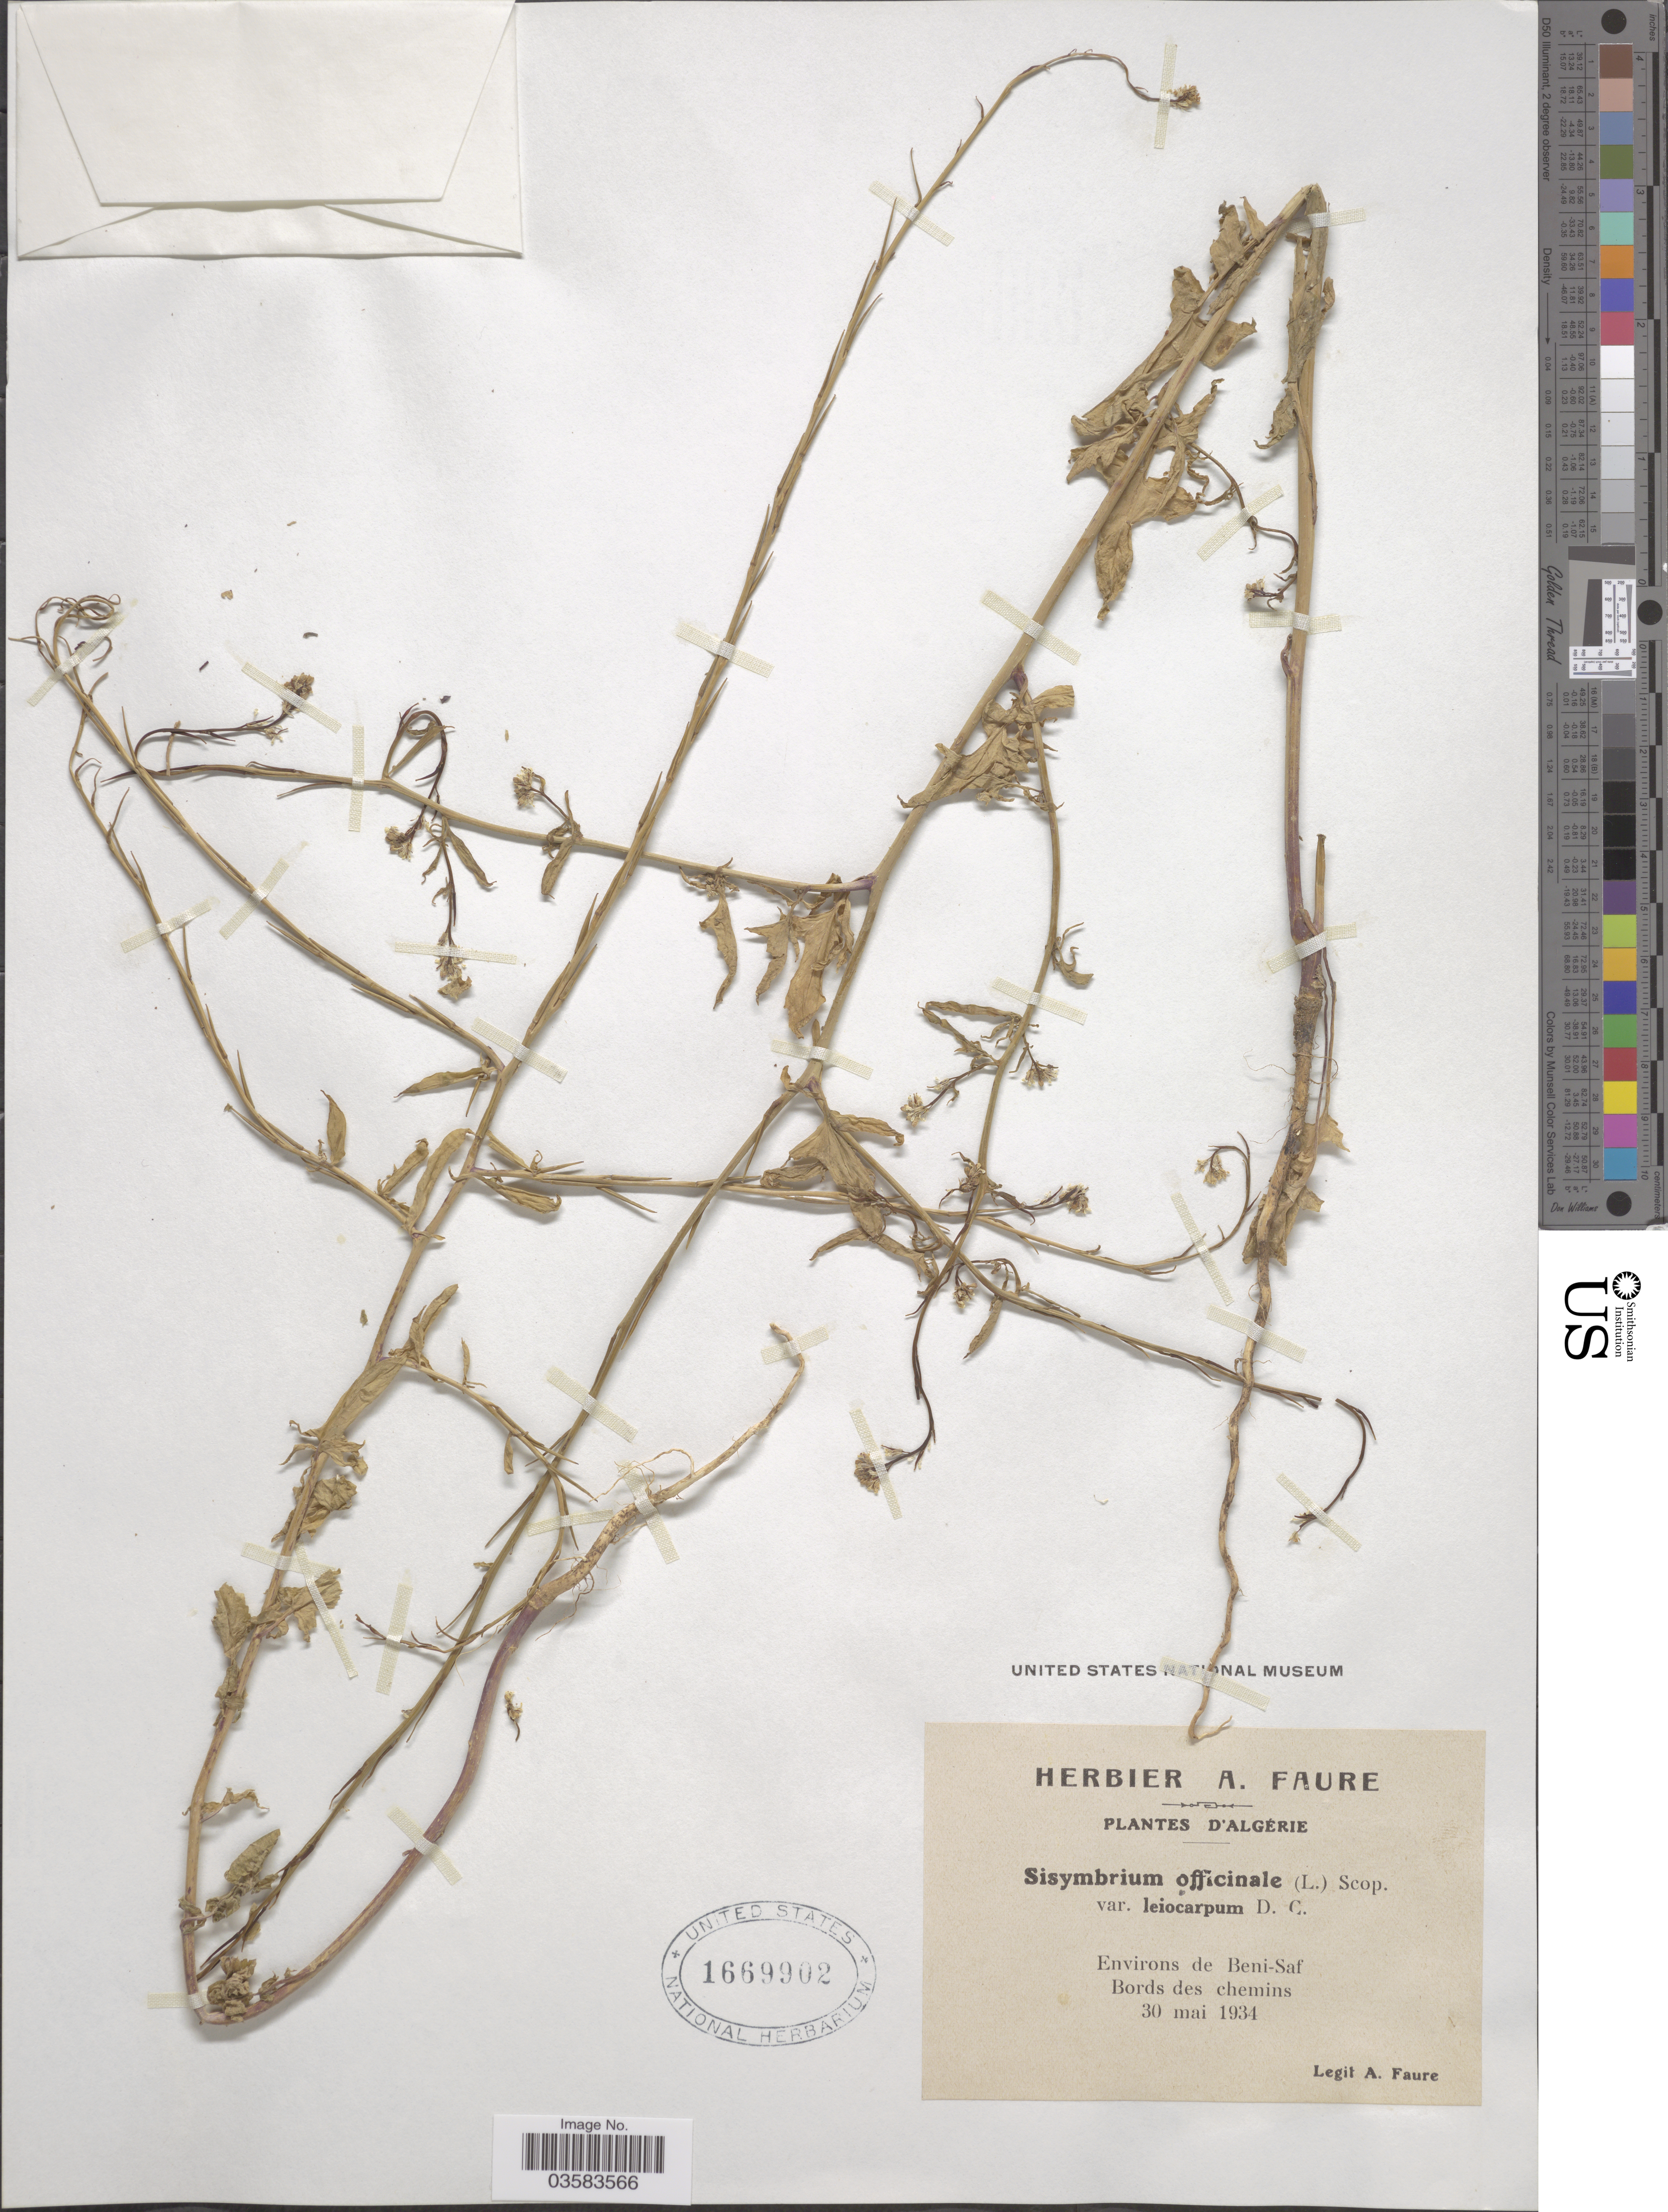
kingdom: Plantae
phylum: Tracheophyta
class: Magnoliopsida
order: Brassicales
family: Brassicaceae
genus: Sisymbrium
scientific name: Sisymbrium officinale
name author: (L.) Scop.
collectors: A. Faure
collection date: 1934-05-30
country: Algeria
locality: Envirions de Beni-Saf. Bords des chemins.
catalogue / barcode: US 1669902